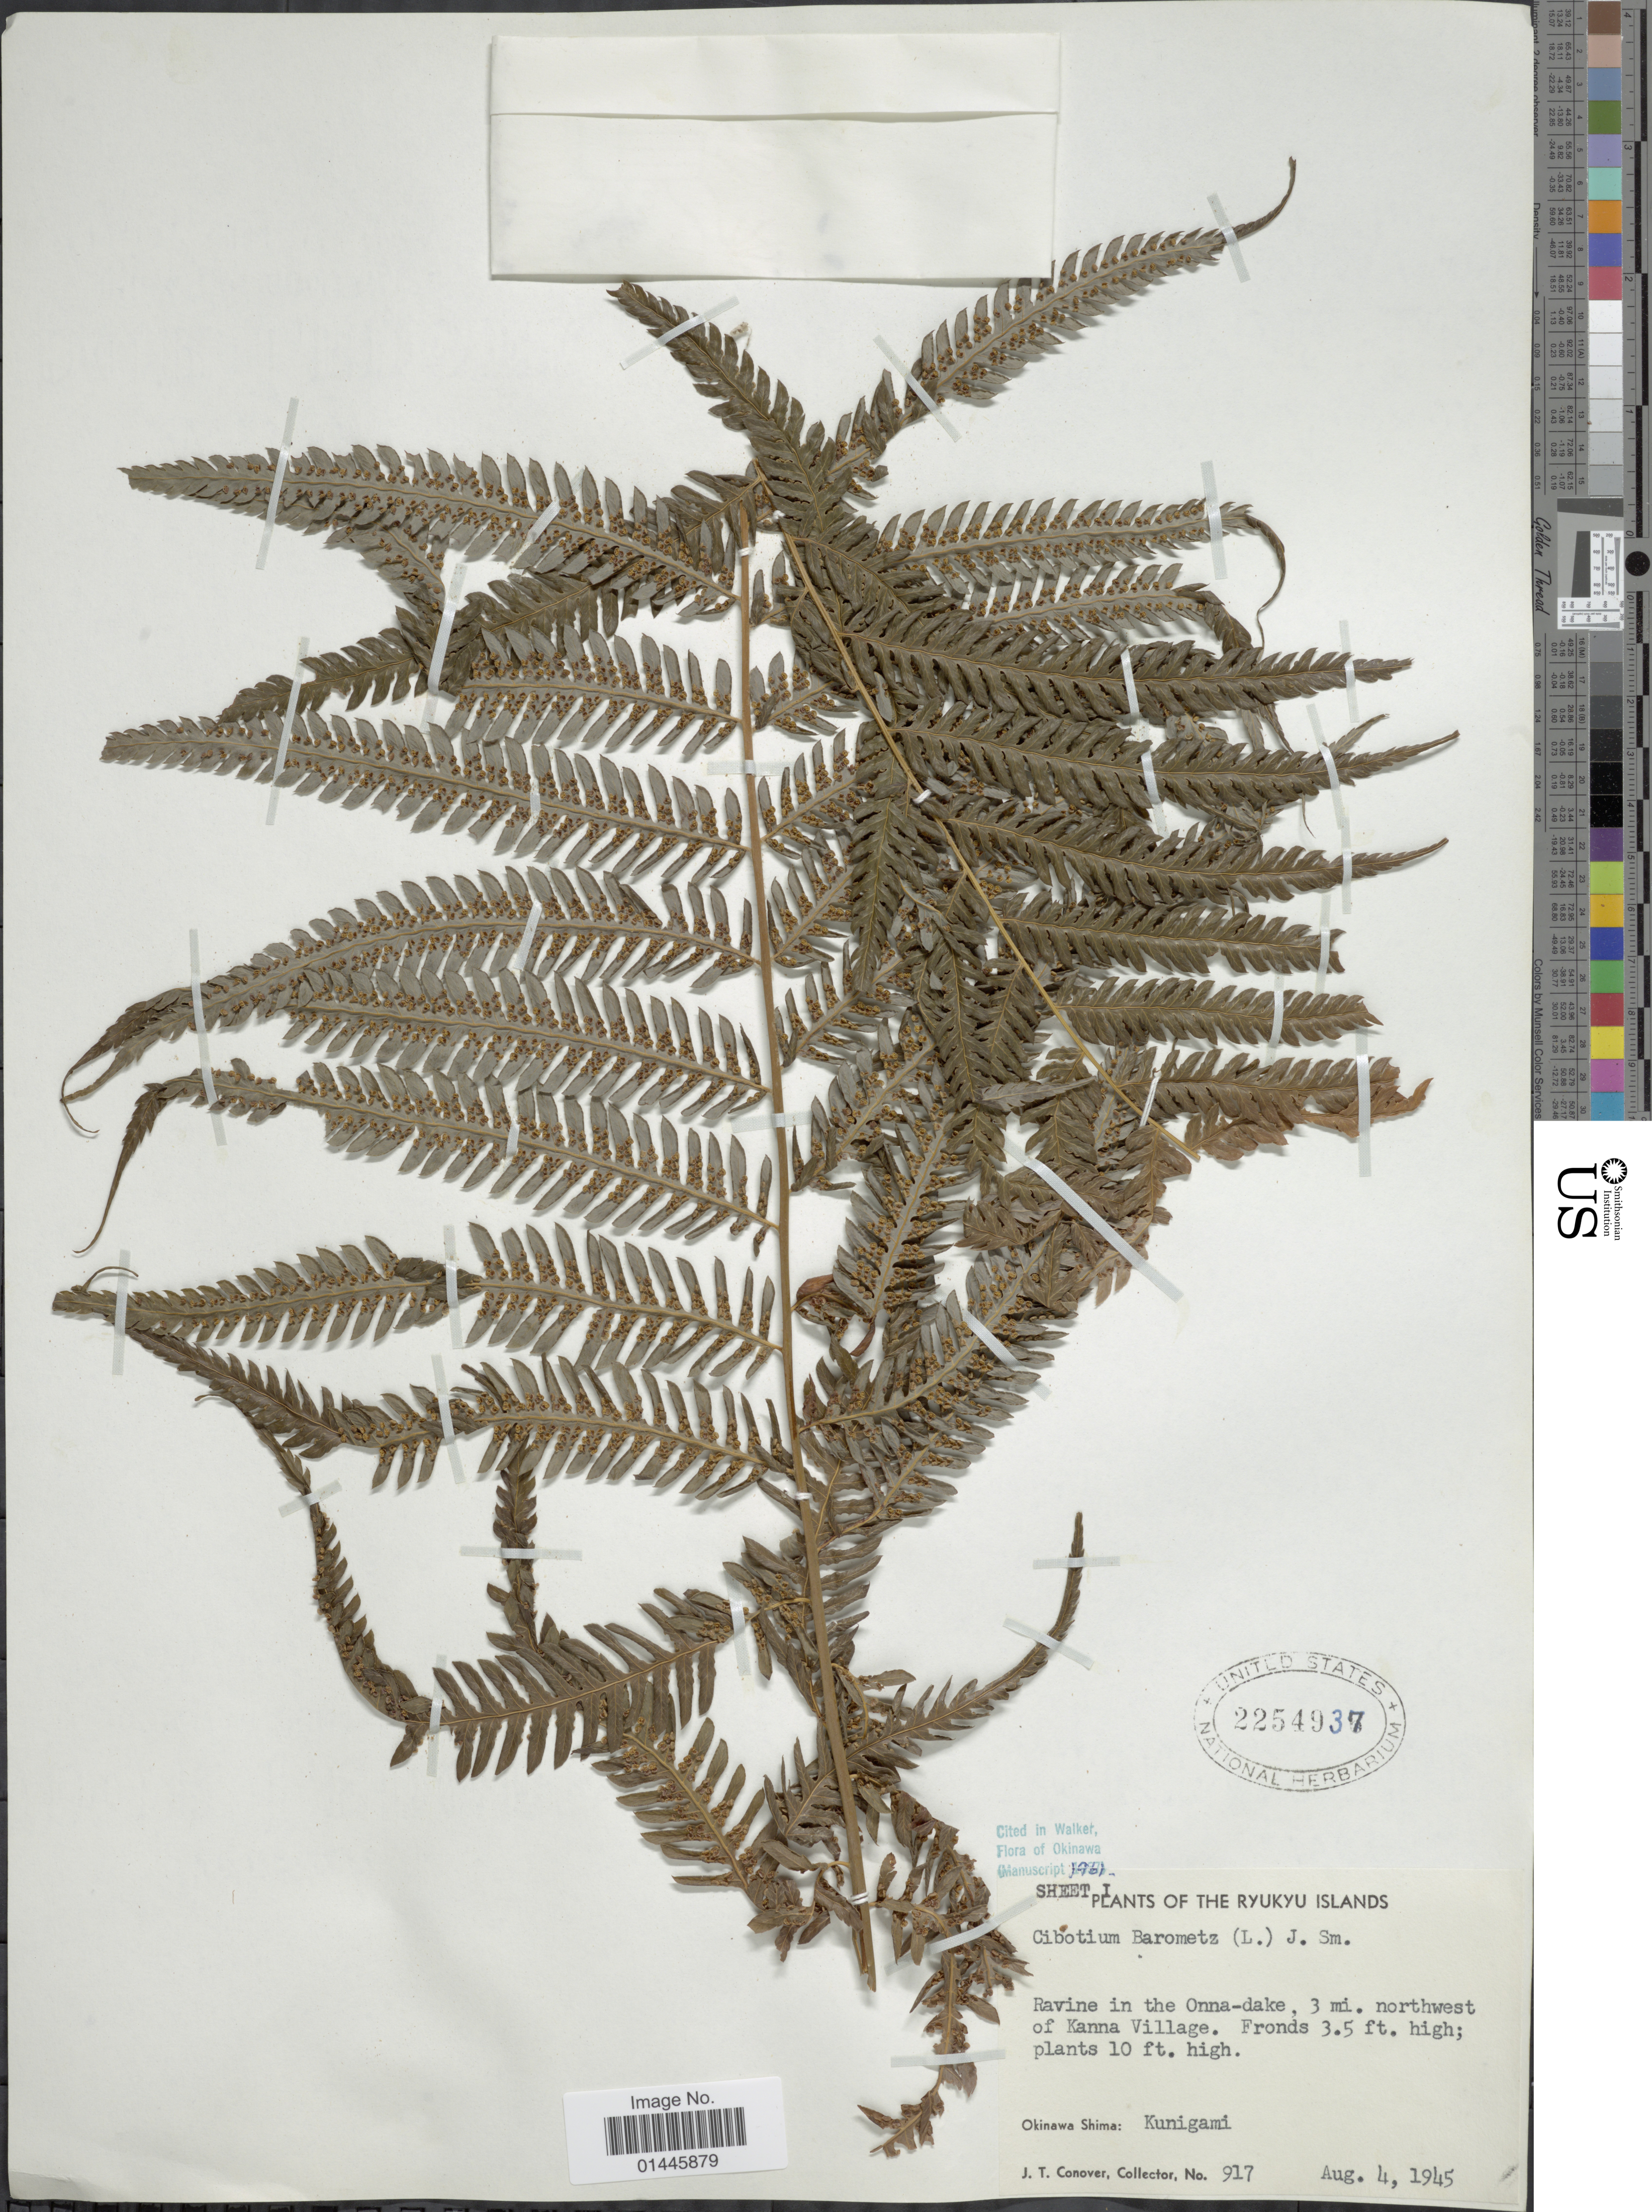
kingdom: Plantae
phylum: Tracheophyta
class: Polypodiopsida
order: Cyatheales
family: Cibotiaceae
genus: Cibotium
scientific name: Cibotium barometz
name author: (L.) J. Sm.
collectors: J. T. Conover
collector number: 917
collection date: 1945-08-04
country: Japan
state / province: Okinawa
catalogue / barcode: US 2254937